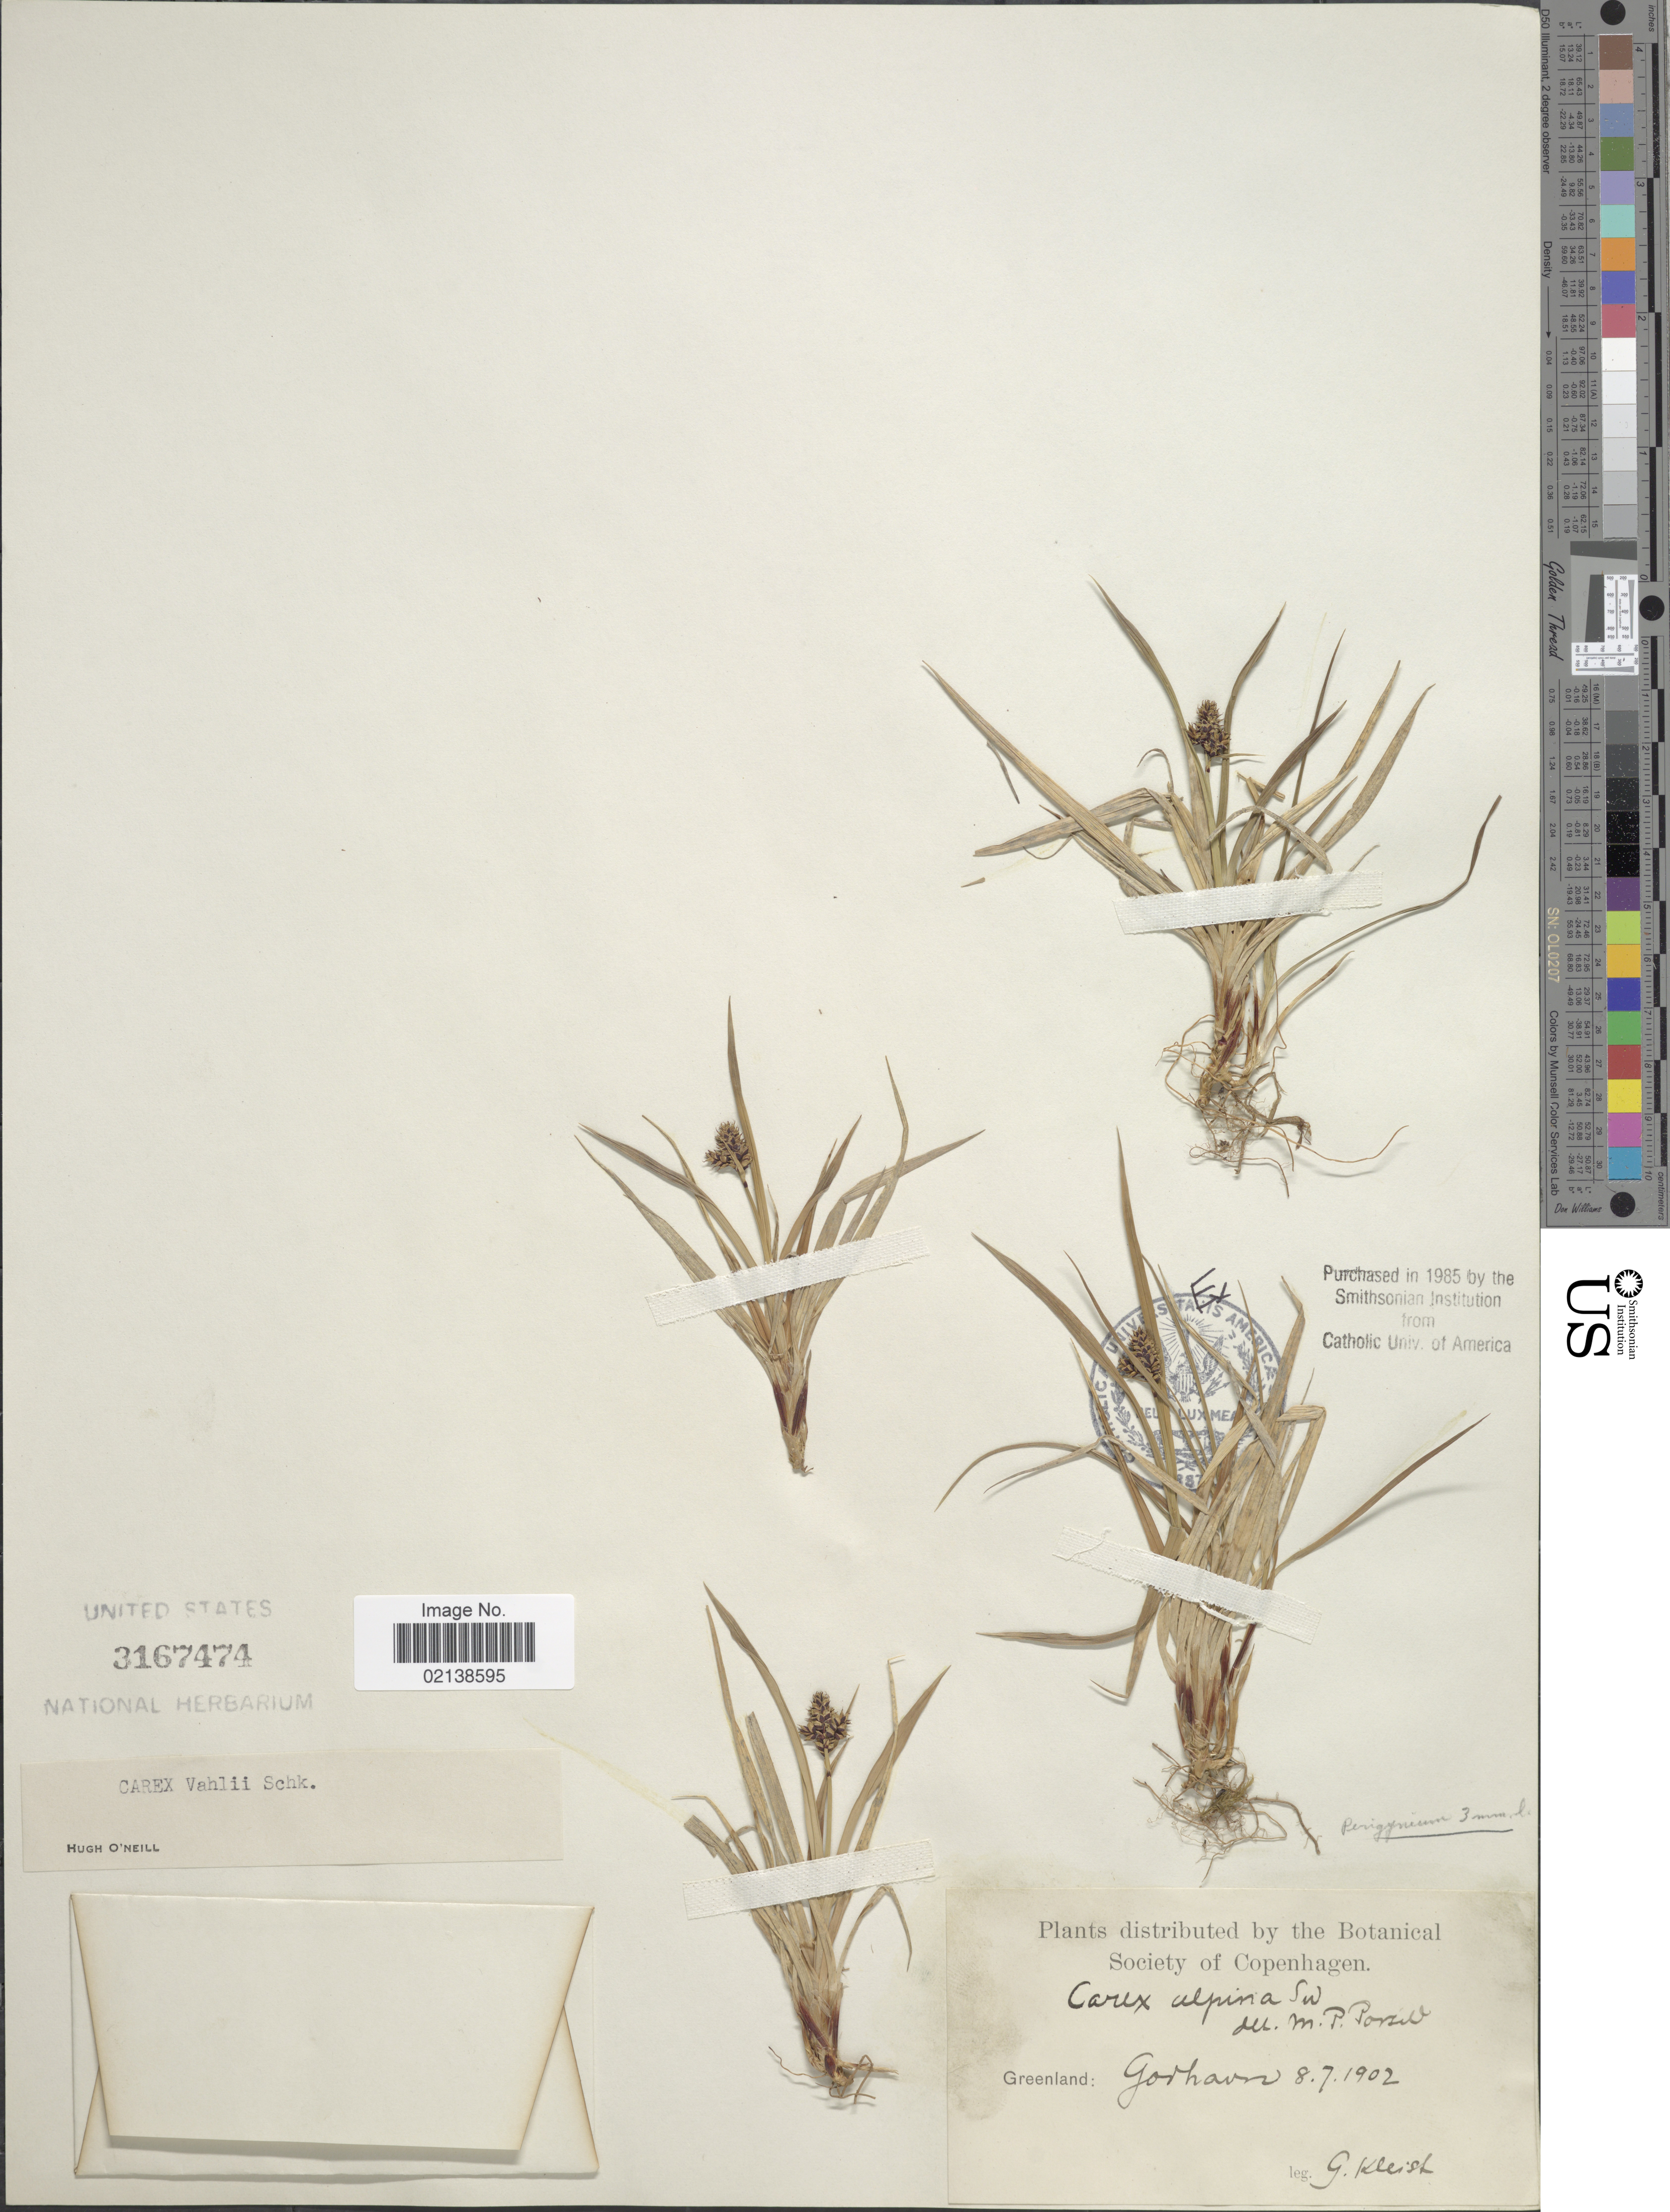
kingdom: Plantae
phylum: Tracheophyta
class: Liliopsida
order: Poales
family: Cyperaceae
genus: Carex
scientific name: Carex norvegica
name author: Retz.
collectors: G. Kleist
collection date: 1902-07-08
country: Greenland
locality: Godhaven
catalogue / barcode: US 3167474